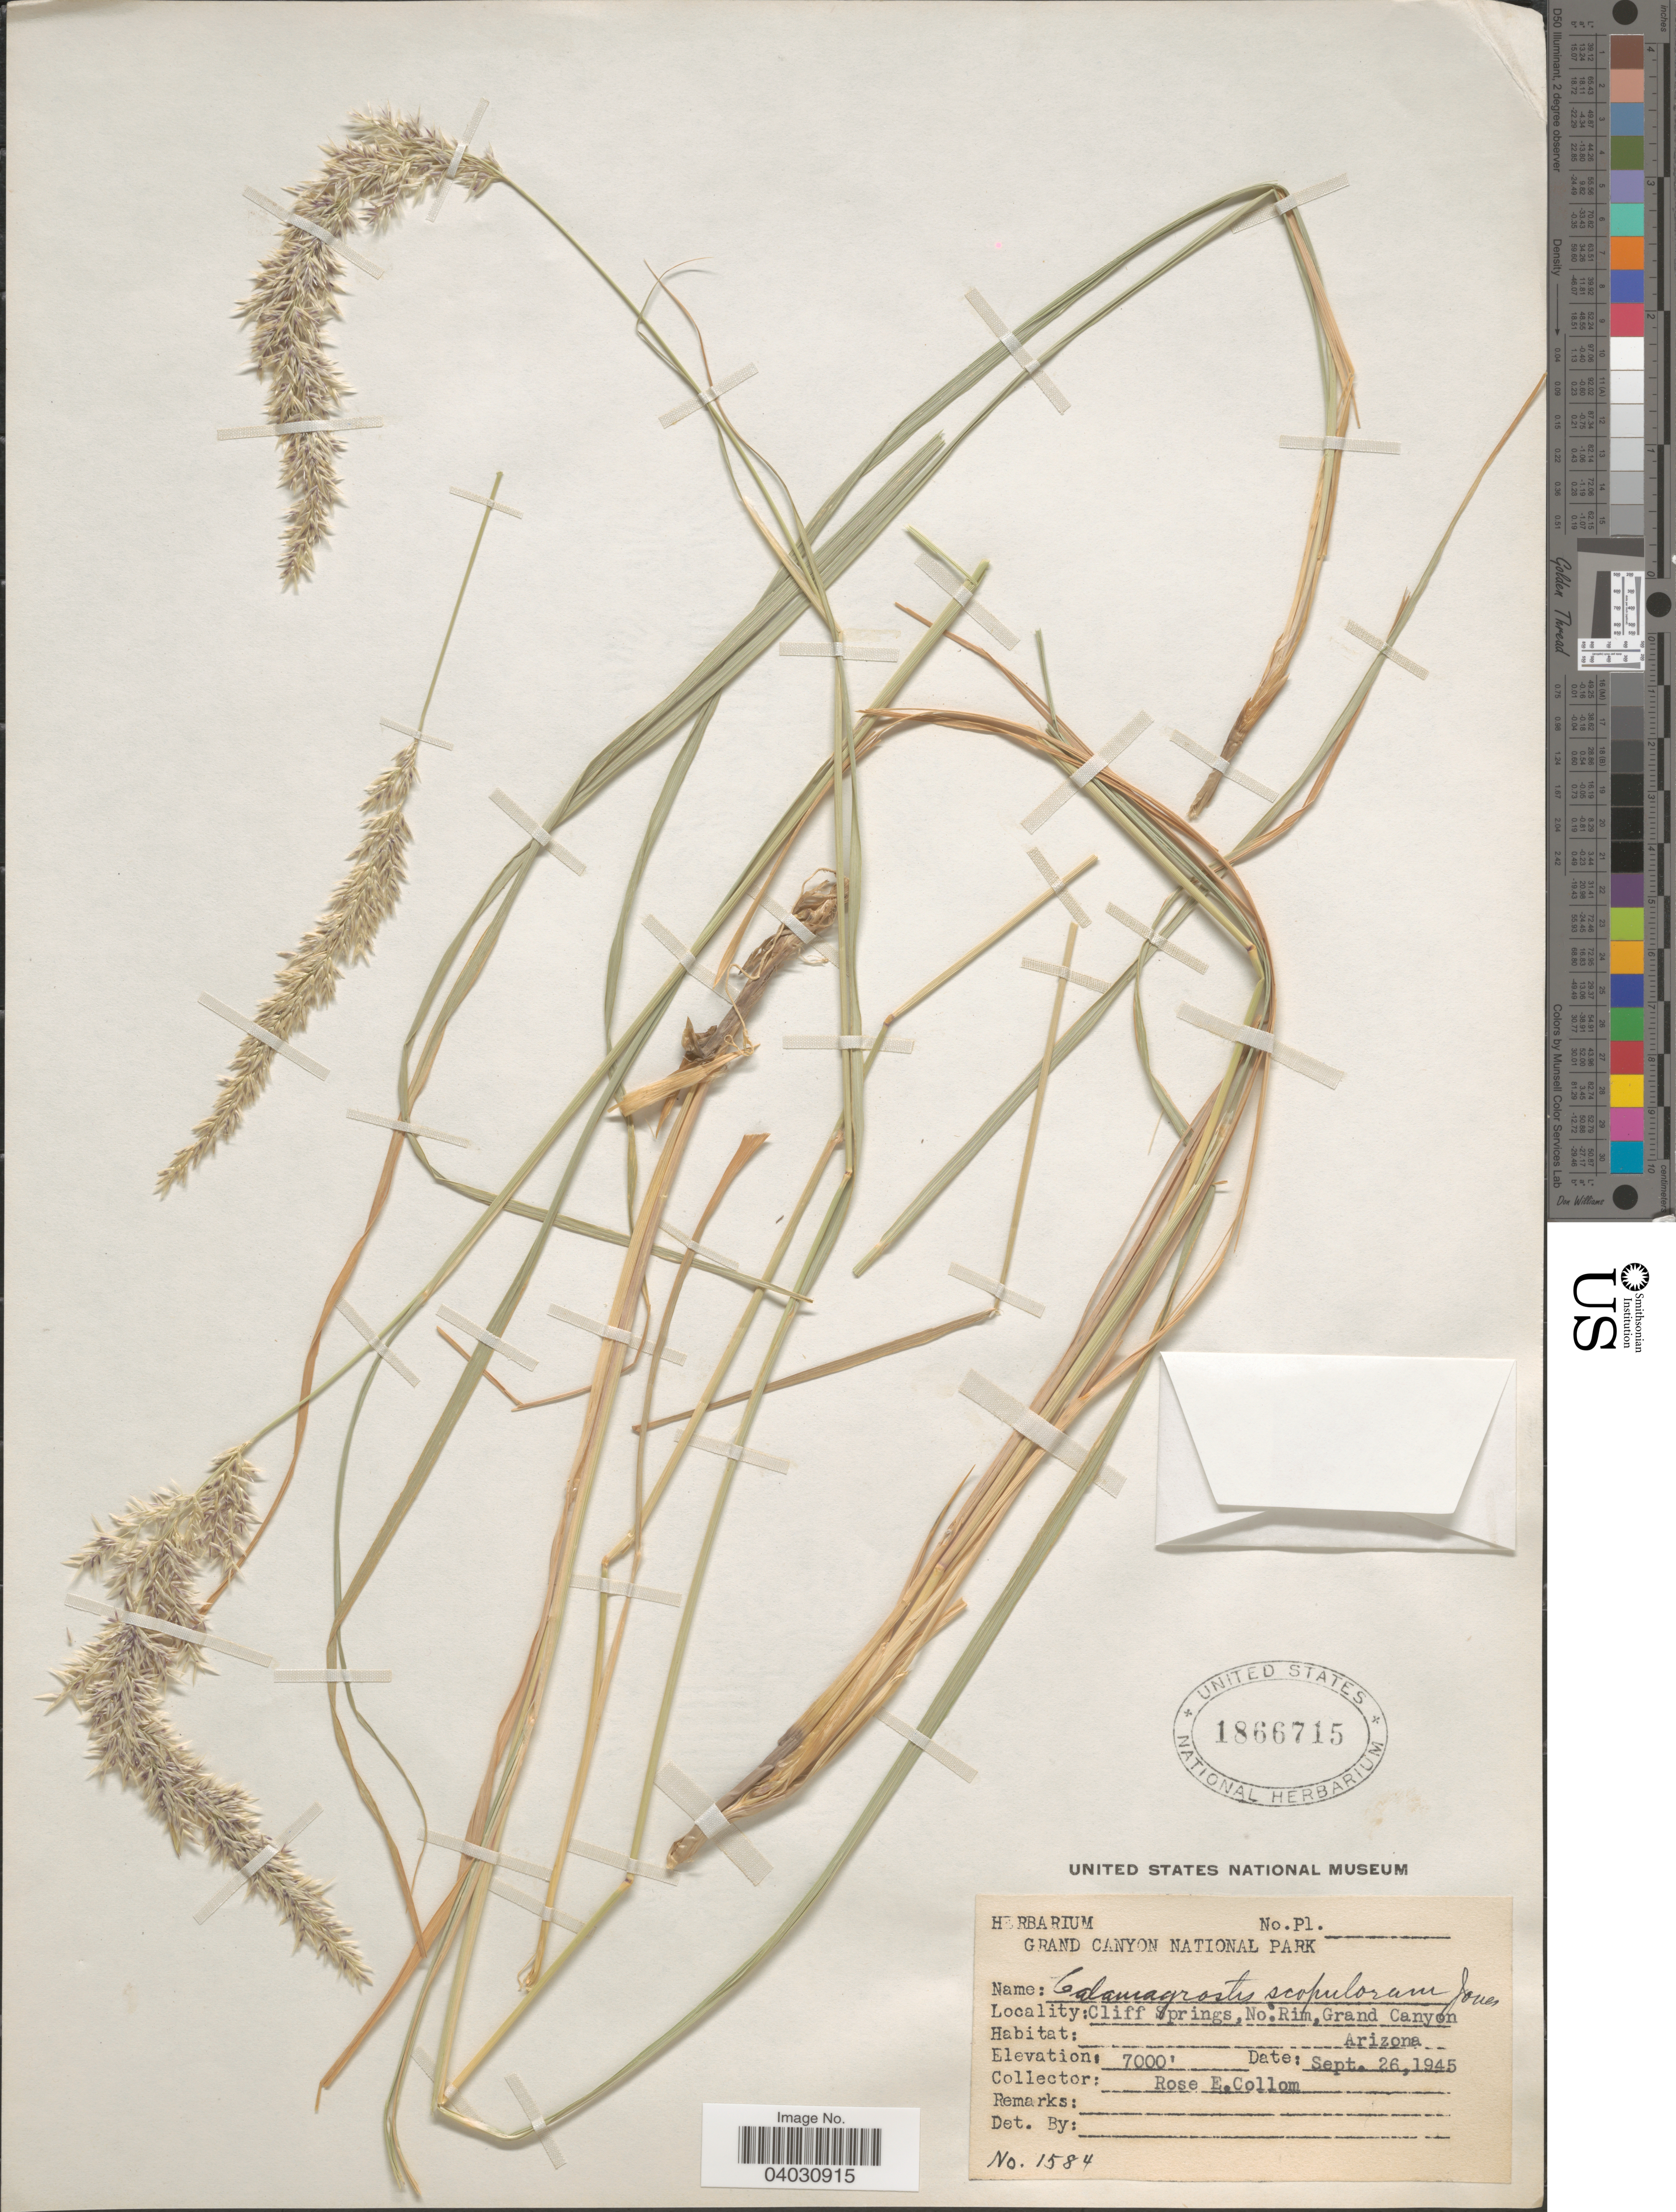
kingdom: Plantae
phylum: Tracheophyta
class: Liliopsida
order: Poales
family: Poaceae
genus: Calamagrostis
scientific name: Calamagrostis scopulorum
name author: M.E. Jones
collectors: R. E. Collom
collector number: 1584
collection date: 1945-09-26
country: United States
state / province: Arizona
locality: Grand Canyon National Park. Cliff Springs, No. Rim, Grand Canyon.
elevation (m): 2134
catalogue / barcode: US 1866715